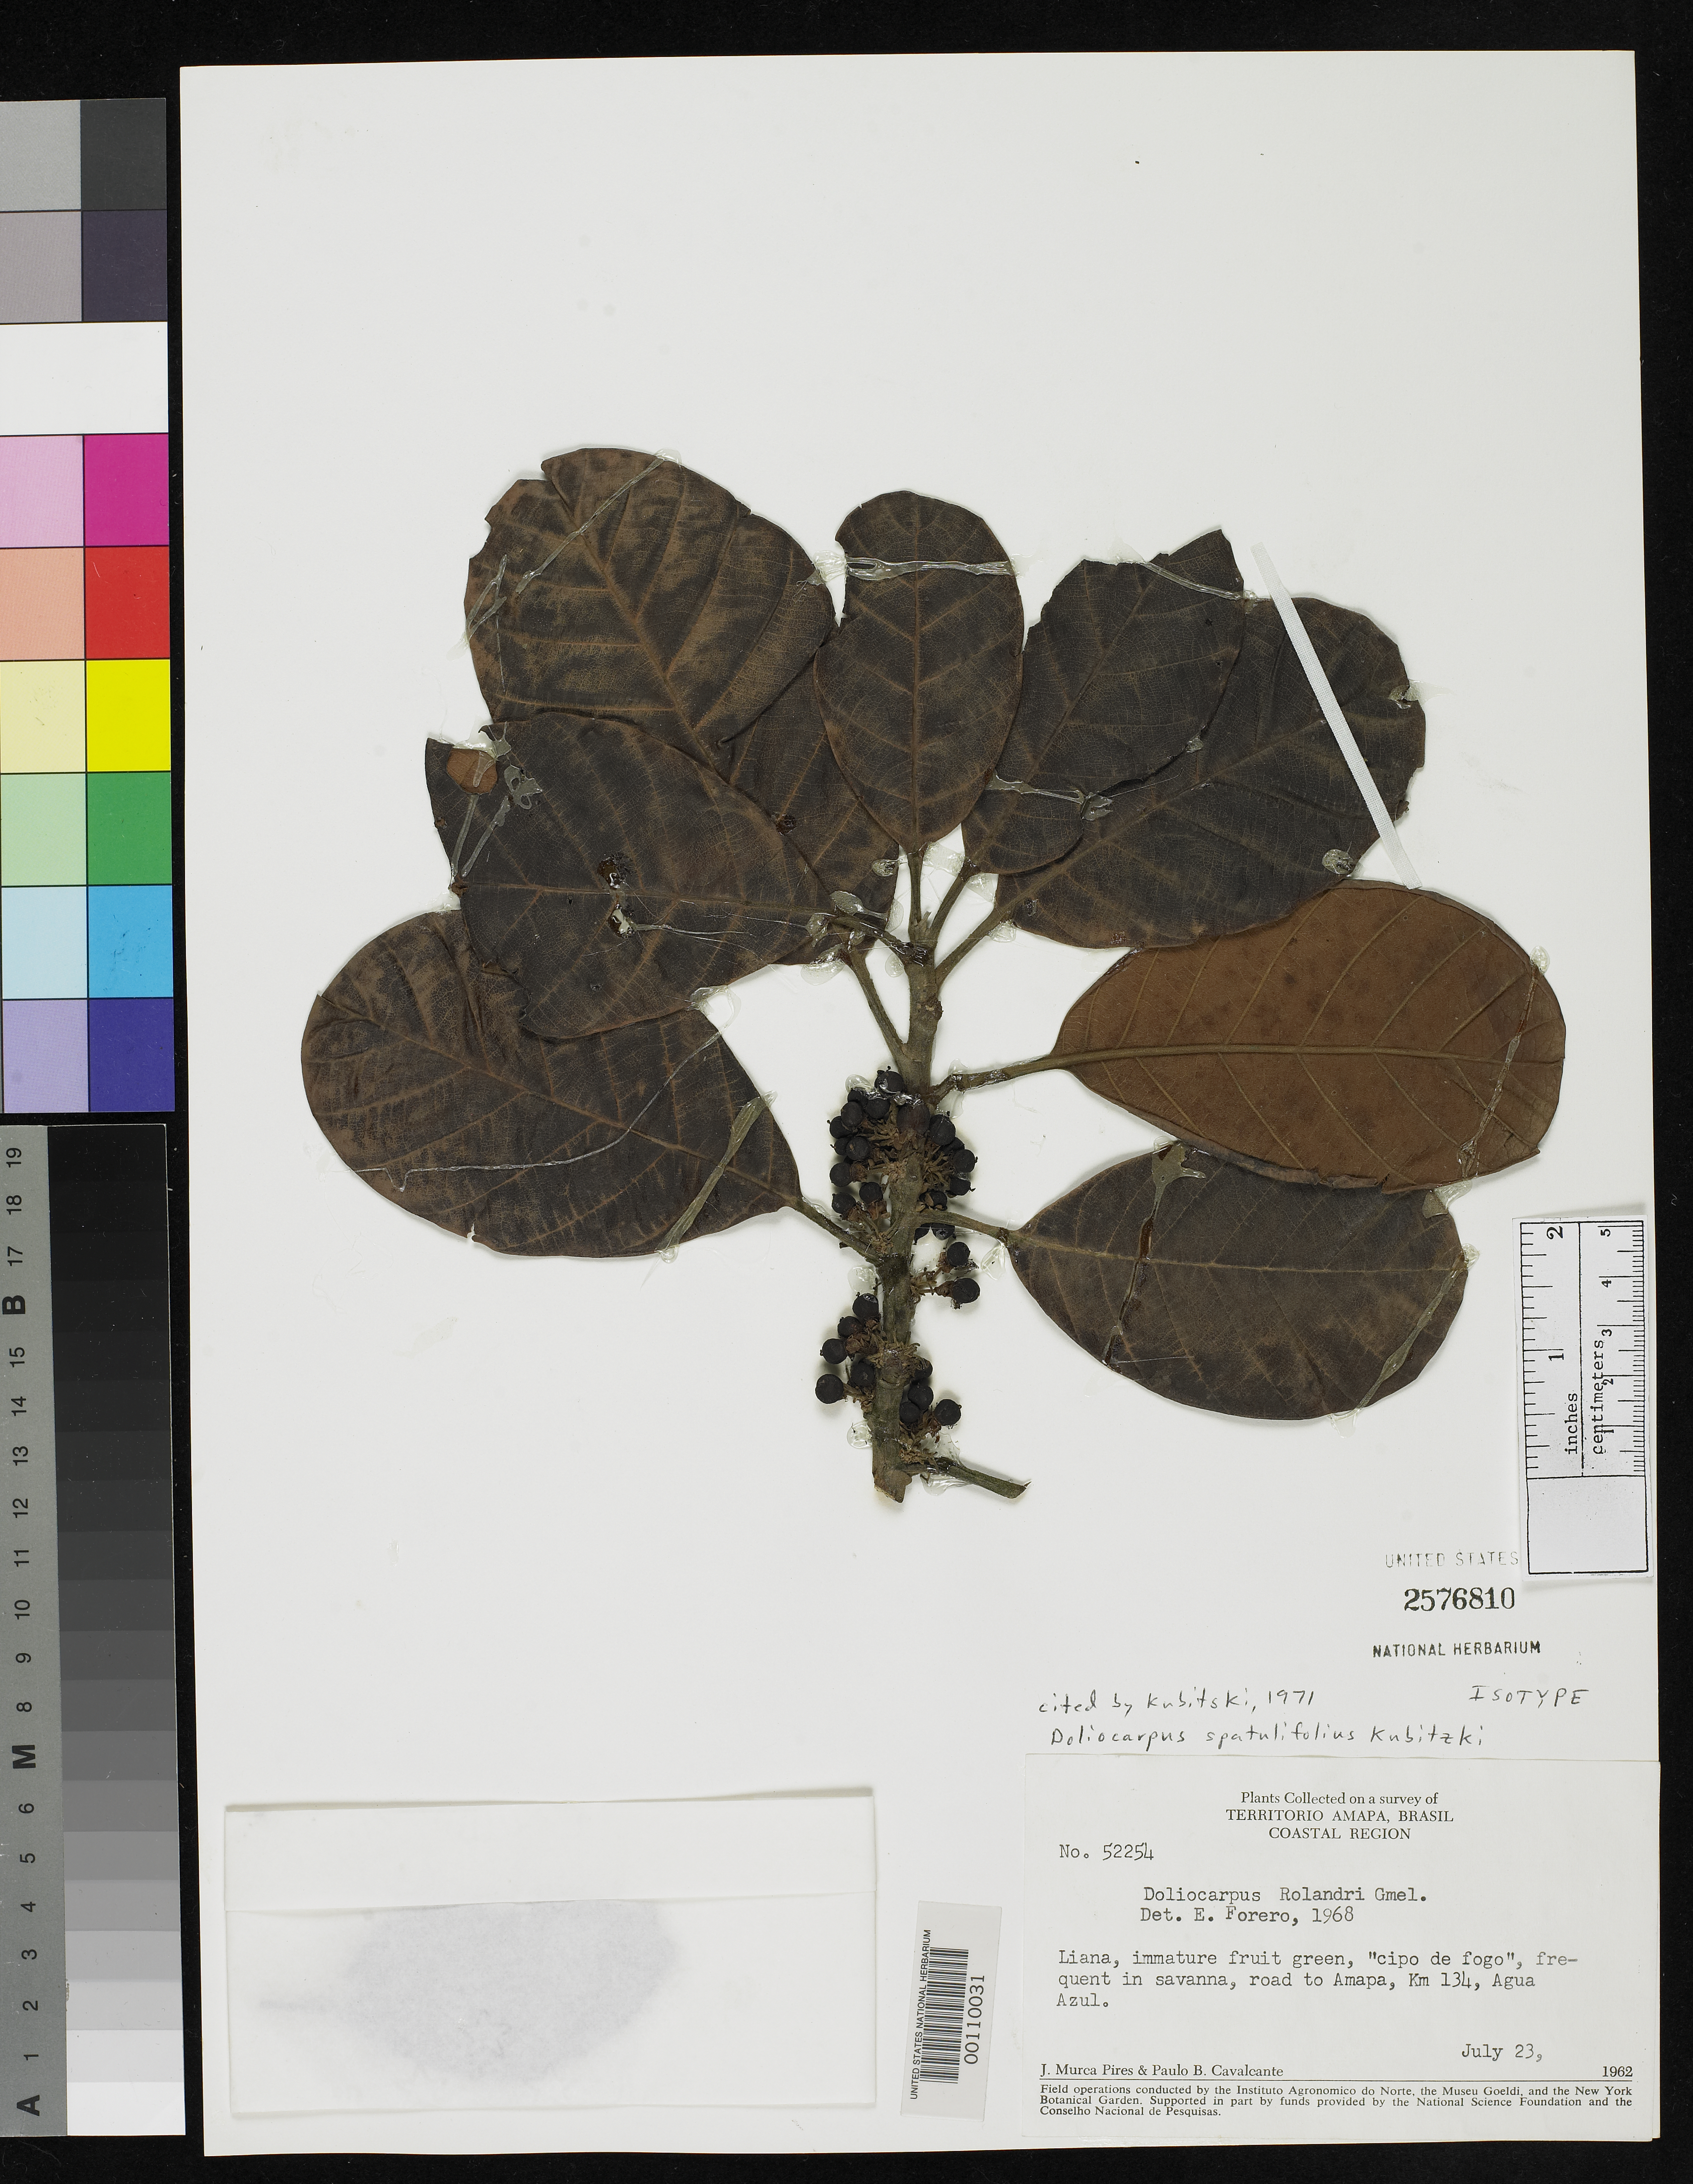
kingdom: Plantae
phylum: Tracheophyta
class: Magnoliopsida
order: Dilleniales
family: Dilleniaceae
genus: Doliocarpus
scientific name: Doliocarpus spatulifolius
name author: Kubitzki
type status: Isotype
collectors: J. M. Pires & P. B. Cavalcante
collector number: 52254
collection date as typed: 23 Jul 1962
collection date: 1962-07-23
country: Brazil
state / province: Amapá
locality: Coastal region, road to Amapa, Agua Azul.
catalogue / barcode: US 2576810